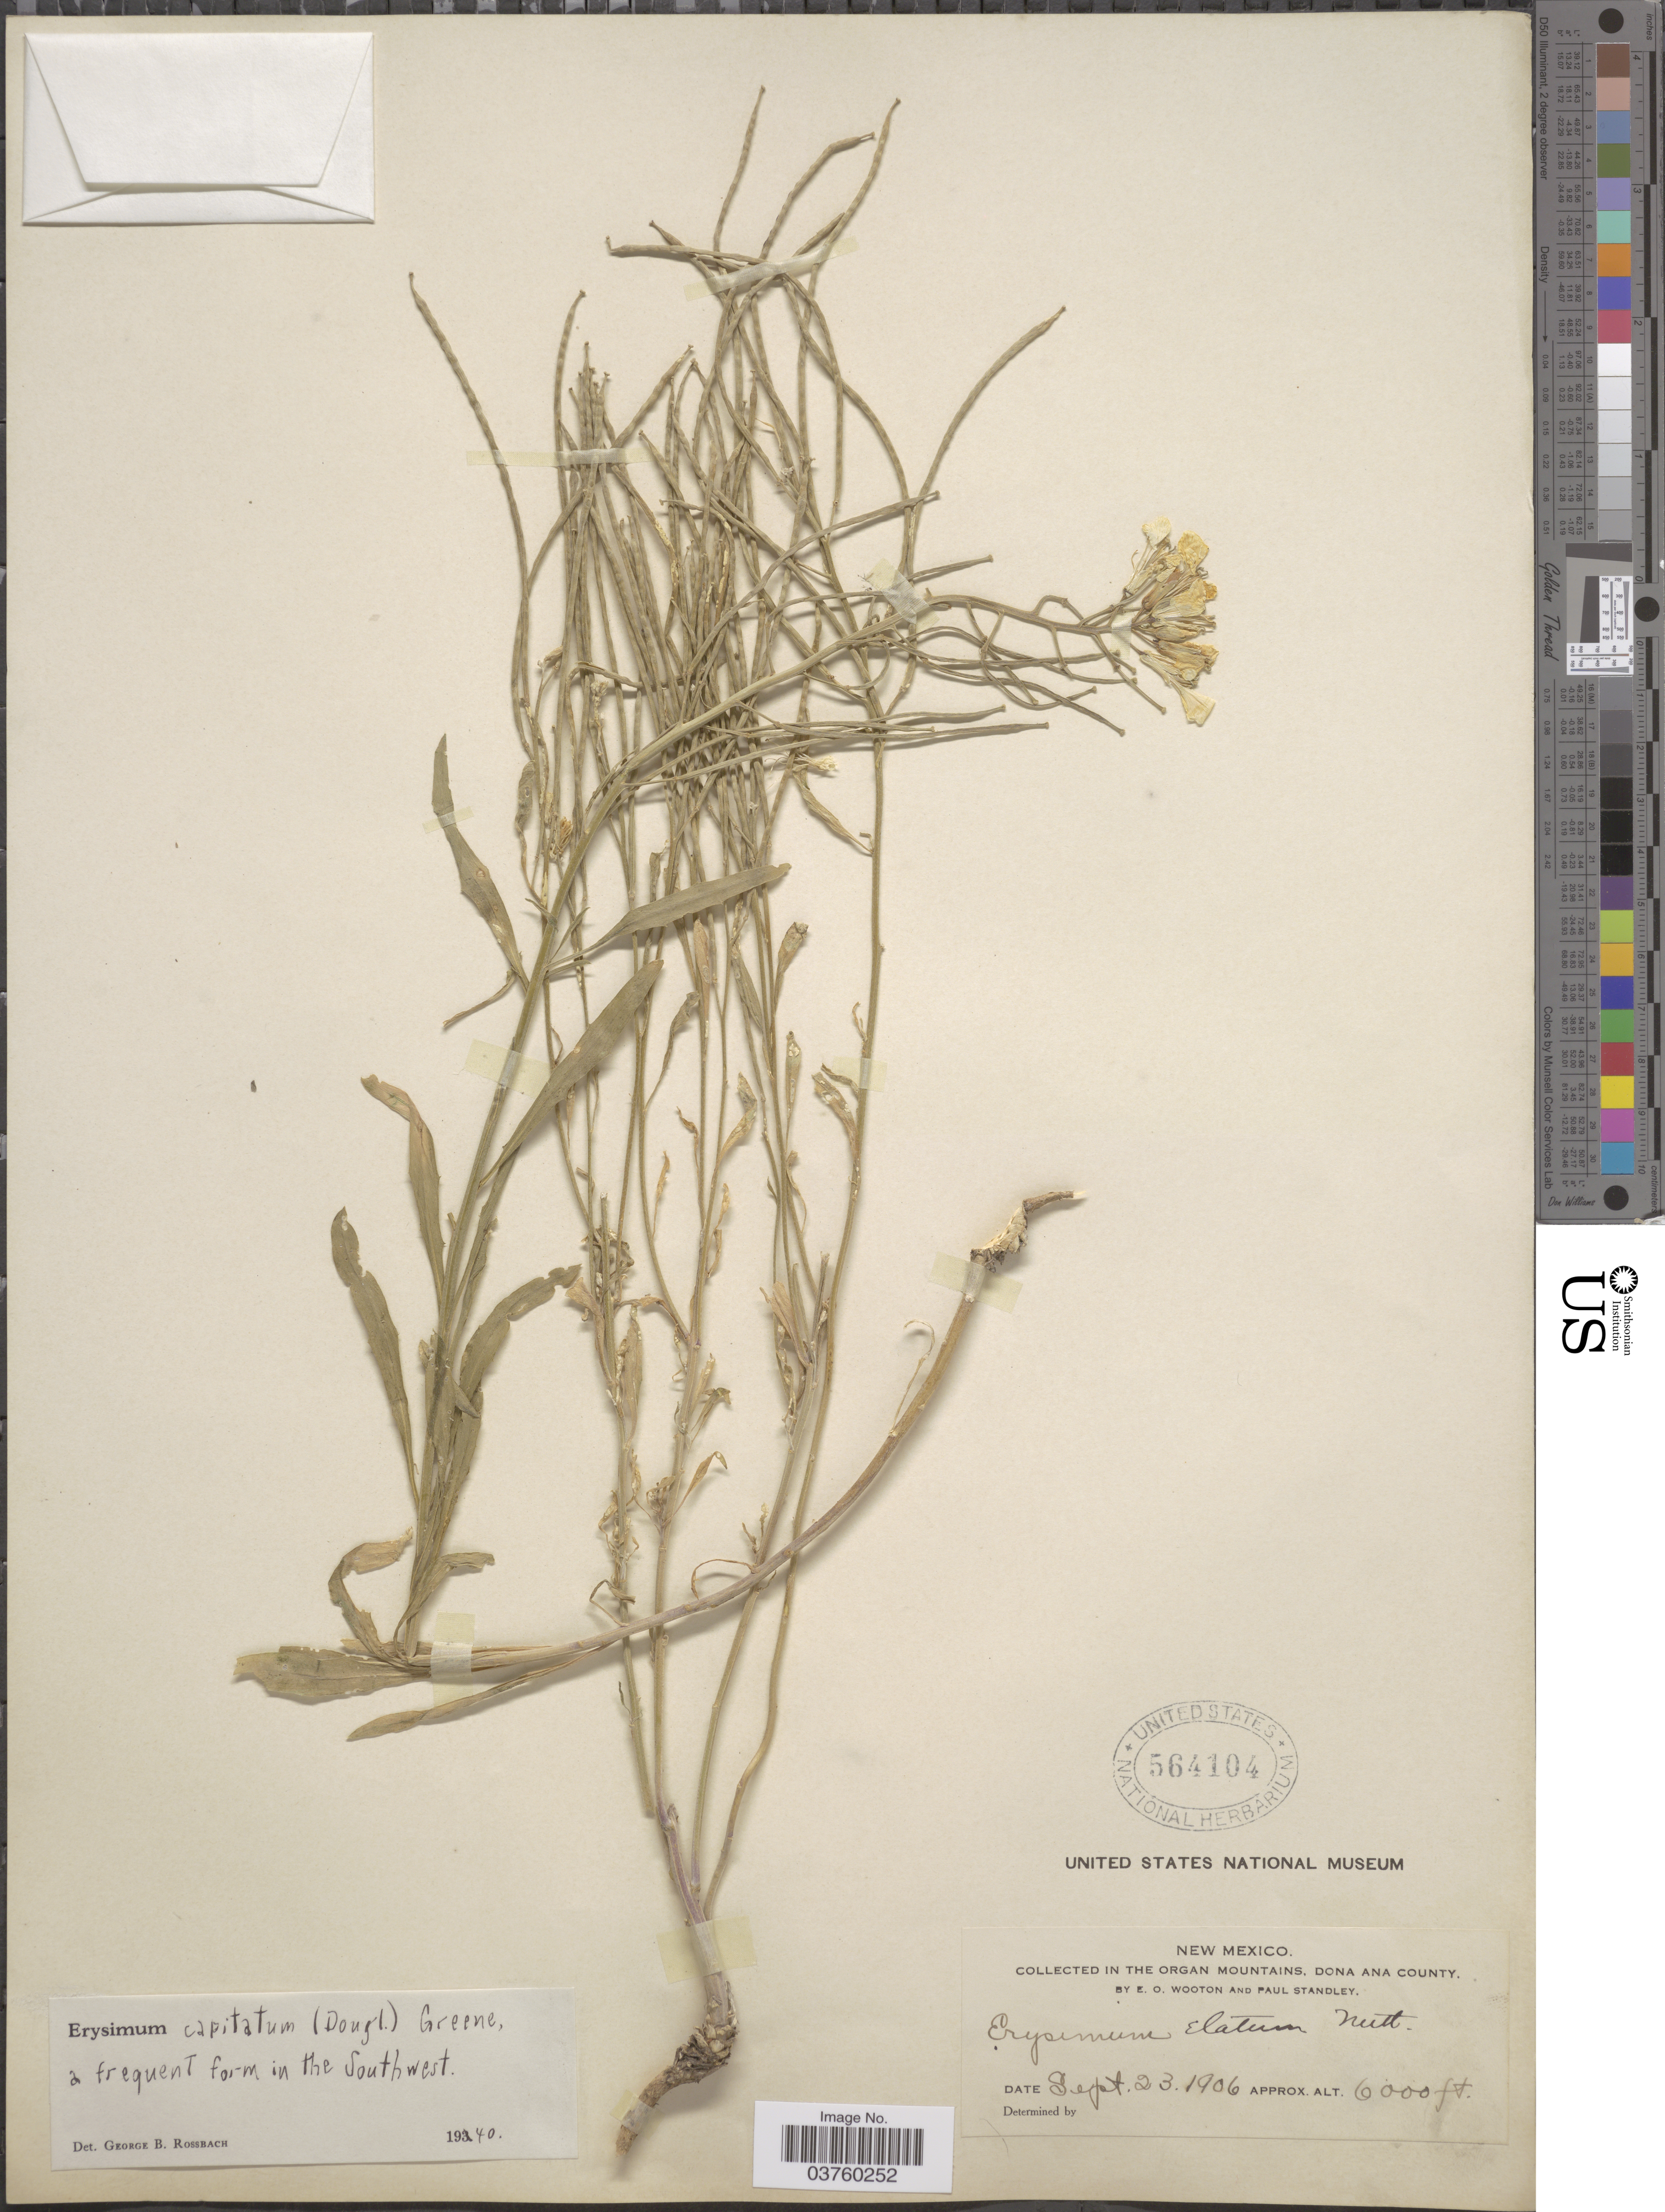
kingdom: Plantae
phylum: Tracheophyta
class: Magnoliopsida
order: Brassicales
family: Brassicaceae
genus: Erysimum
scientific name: Erysimum capitatum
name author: (Douglas ex Hook.) Greene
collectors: E. O. Wooton & P. Standley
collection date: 1906-09-23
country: United States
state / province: New Mexico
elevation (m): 1829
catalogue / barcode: US 564104